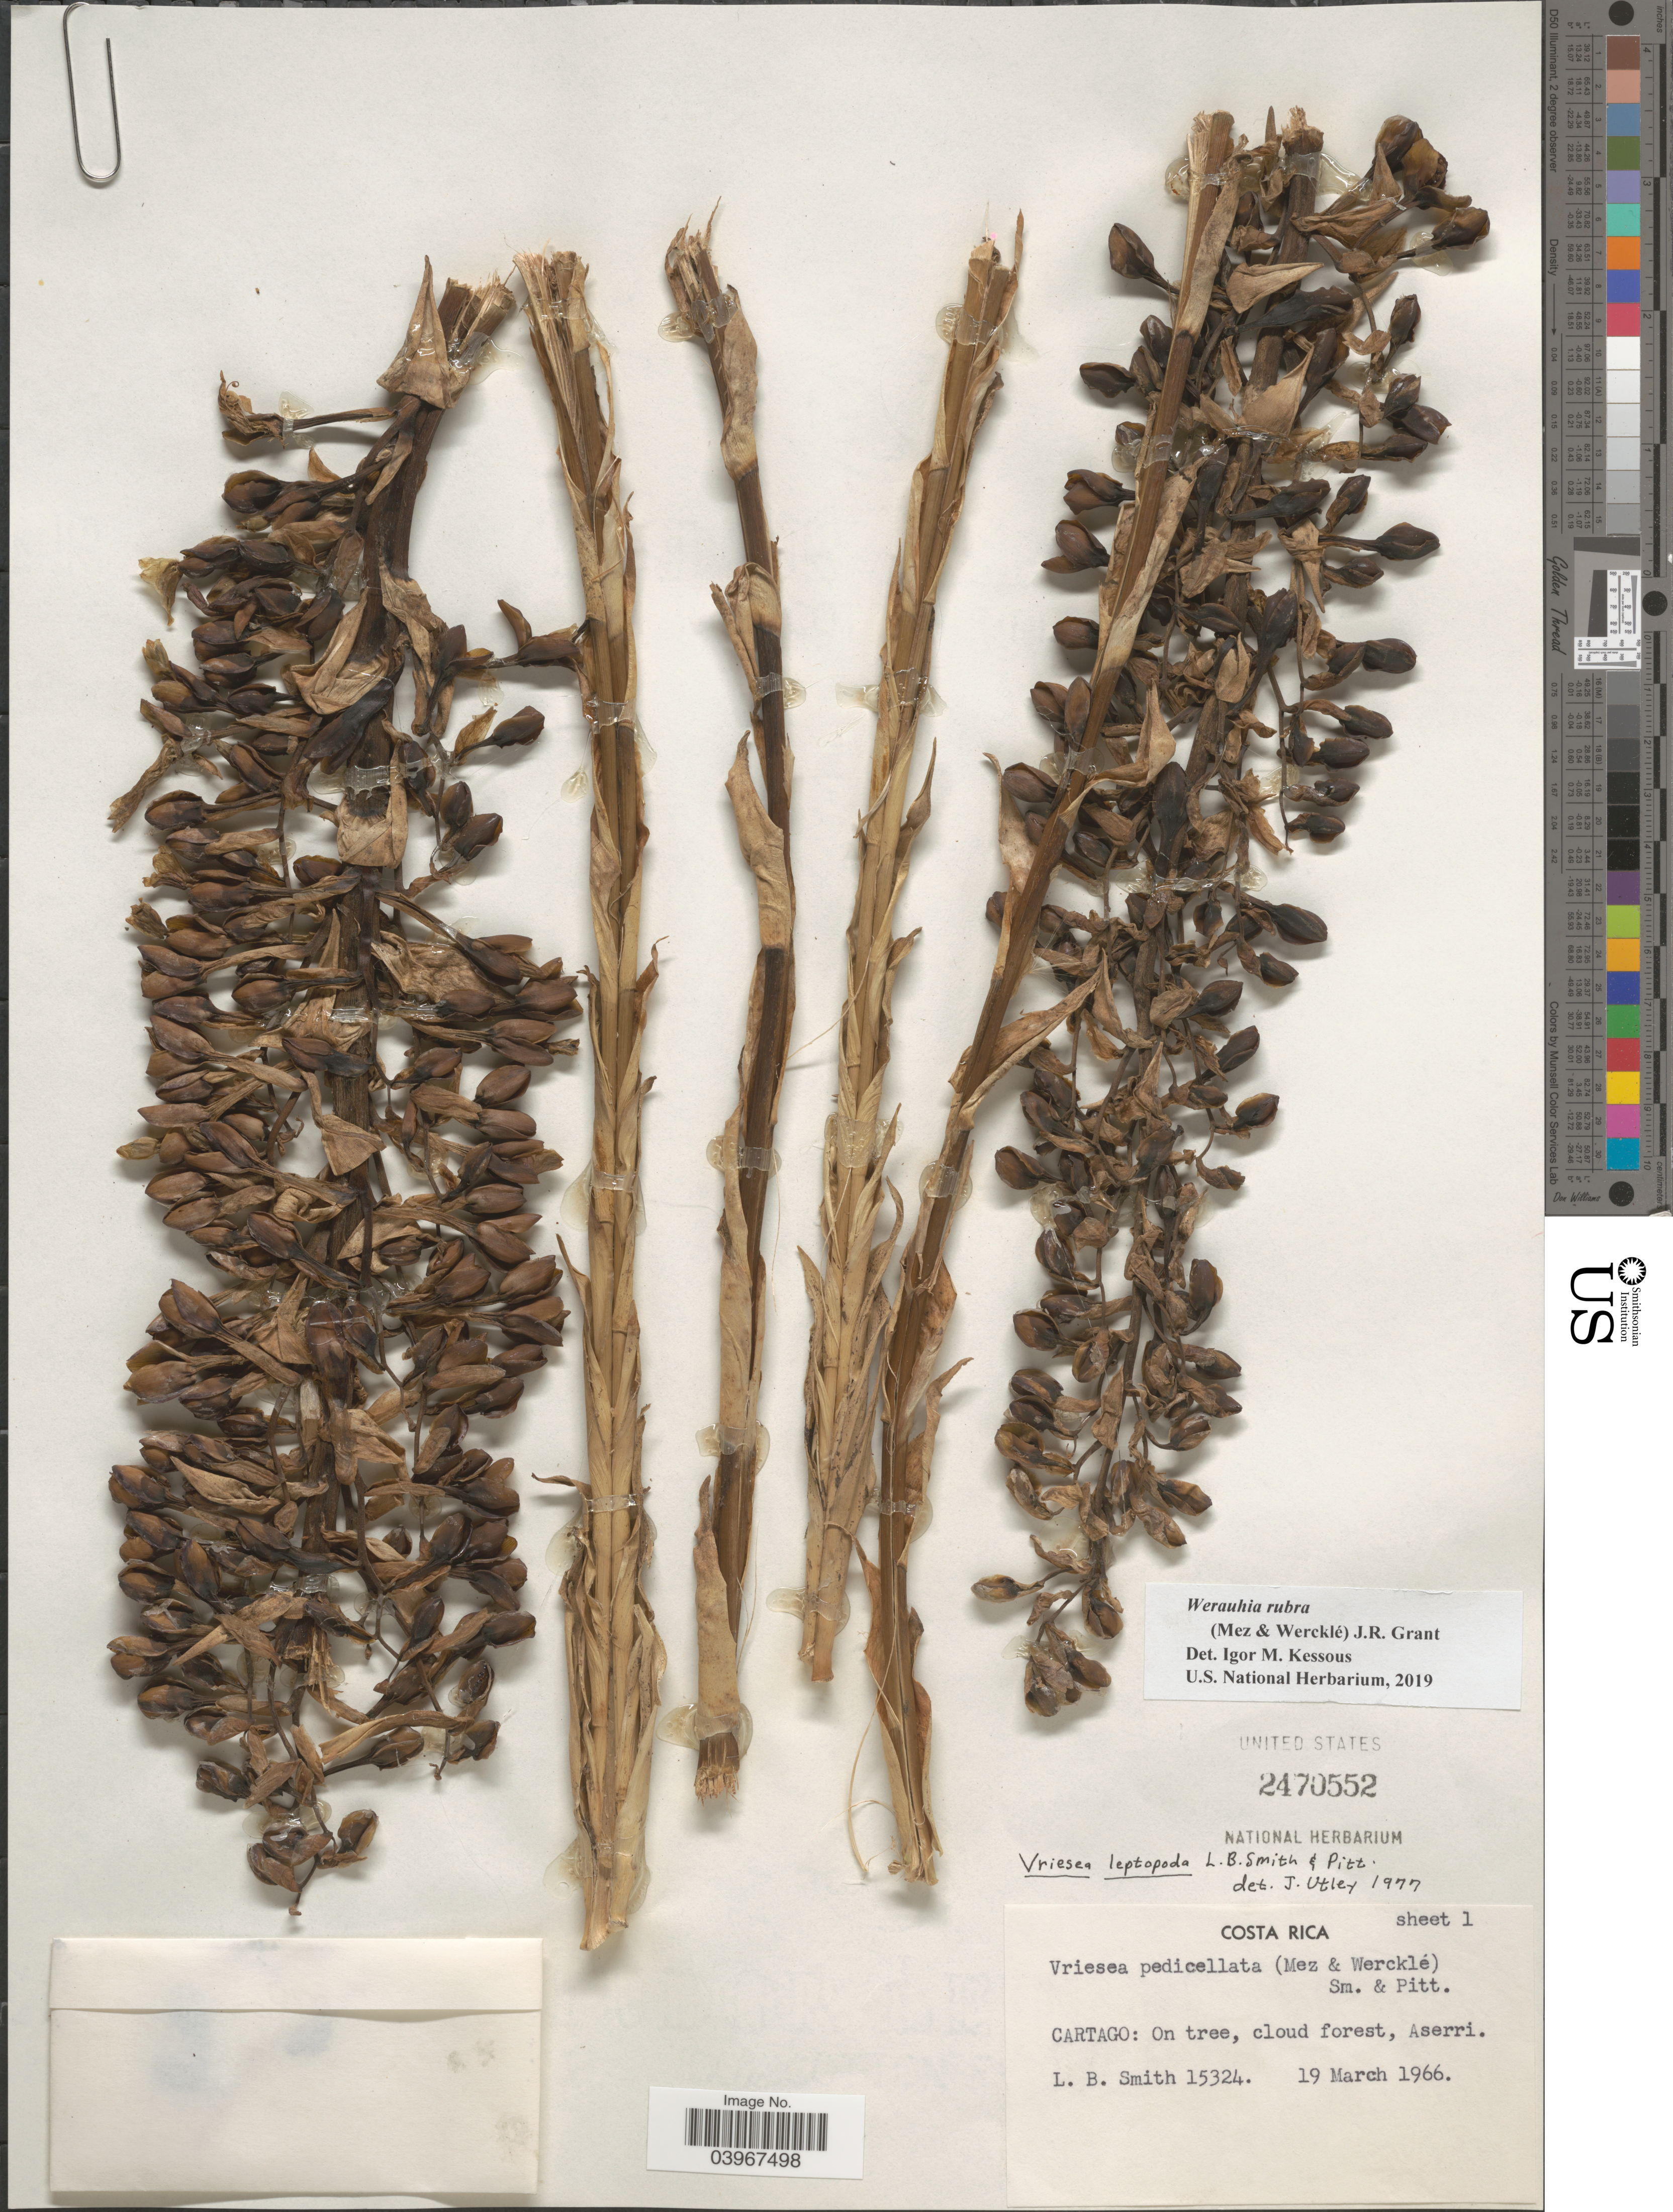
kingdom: Plantae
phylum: Tracheophyta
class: Liliopsida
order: Poales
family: Bromeliaceae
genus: Werauhia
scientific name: Werauhia rubra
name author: (Mez & Wercklé) J.R. Grant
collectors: L. Smith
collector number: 15324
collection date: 1966-03-19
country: Costa Rica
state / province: Cartago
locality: On tree, cloud forest, Aserri.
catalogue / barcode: US 2470552